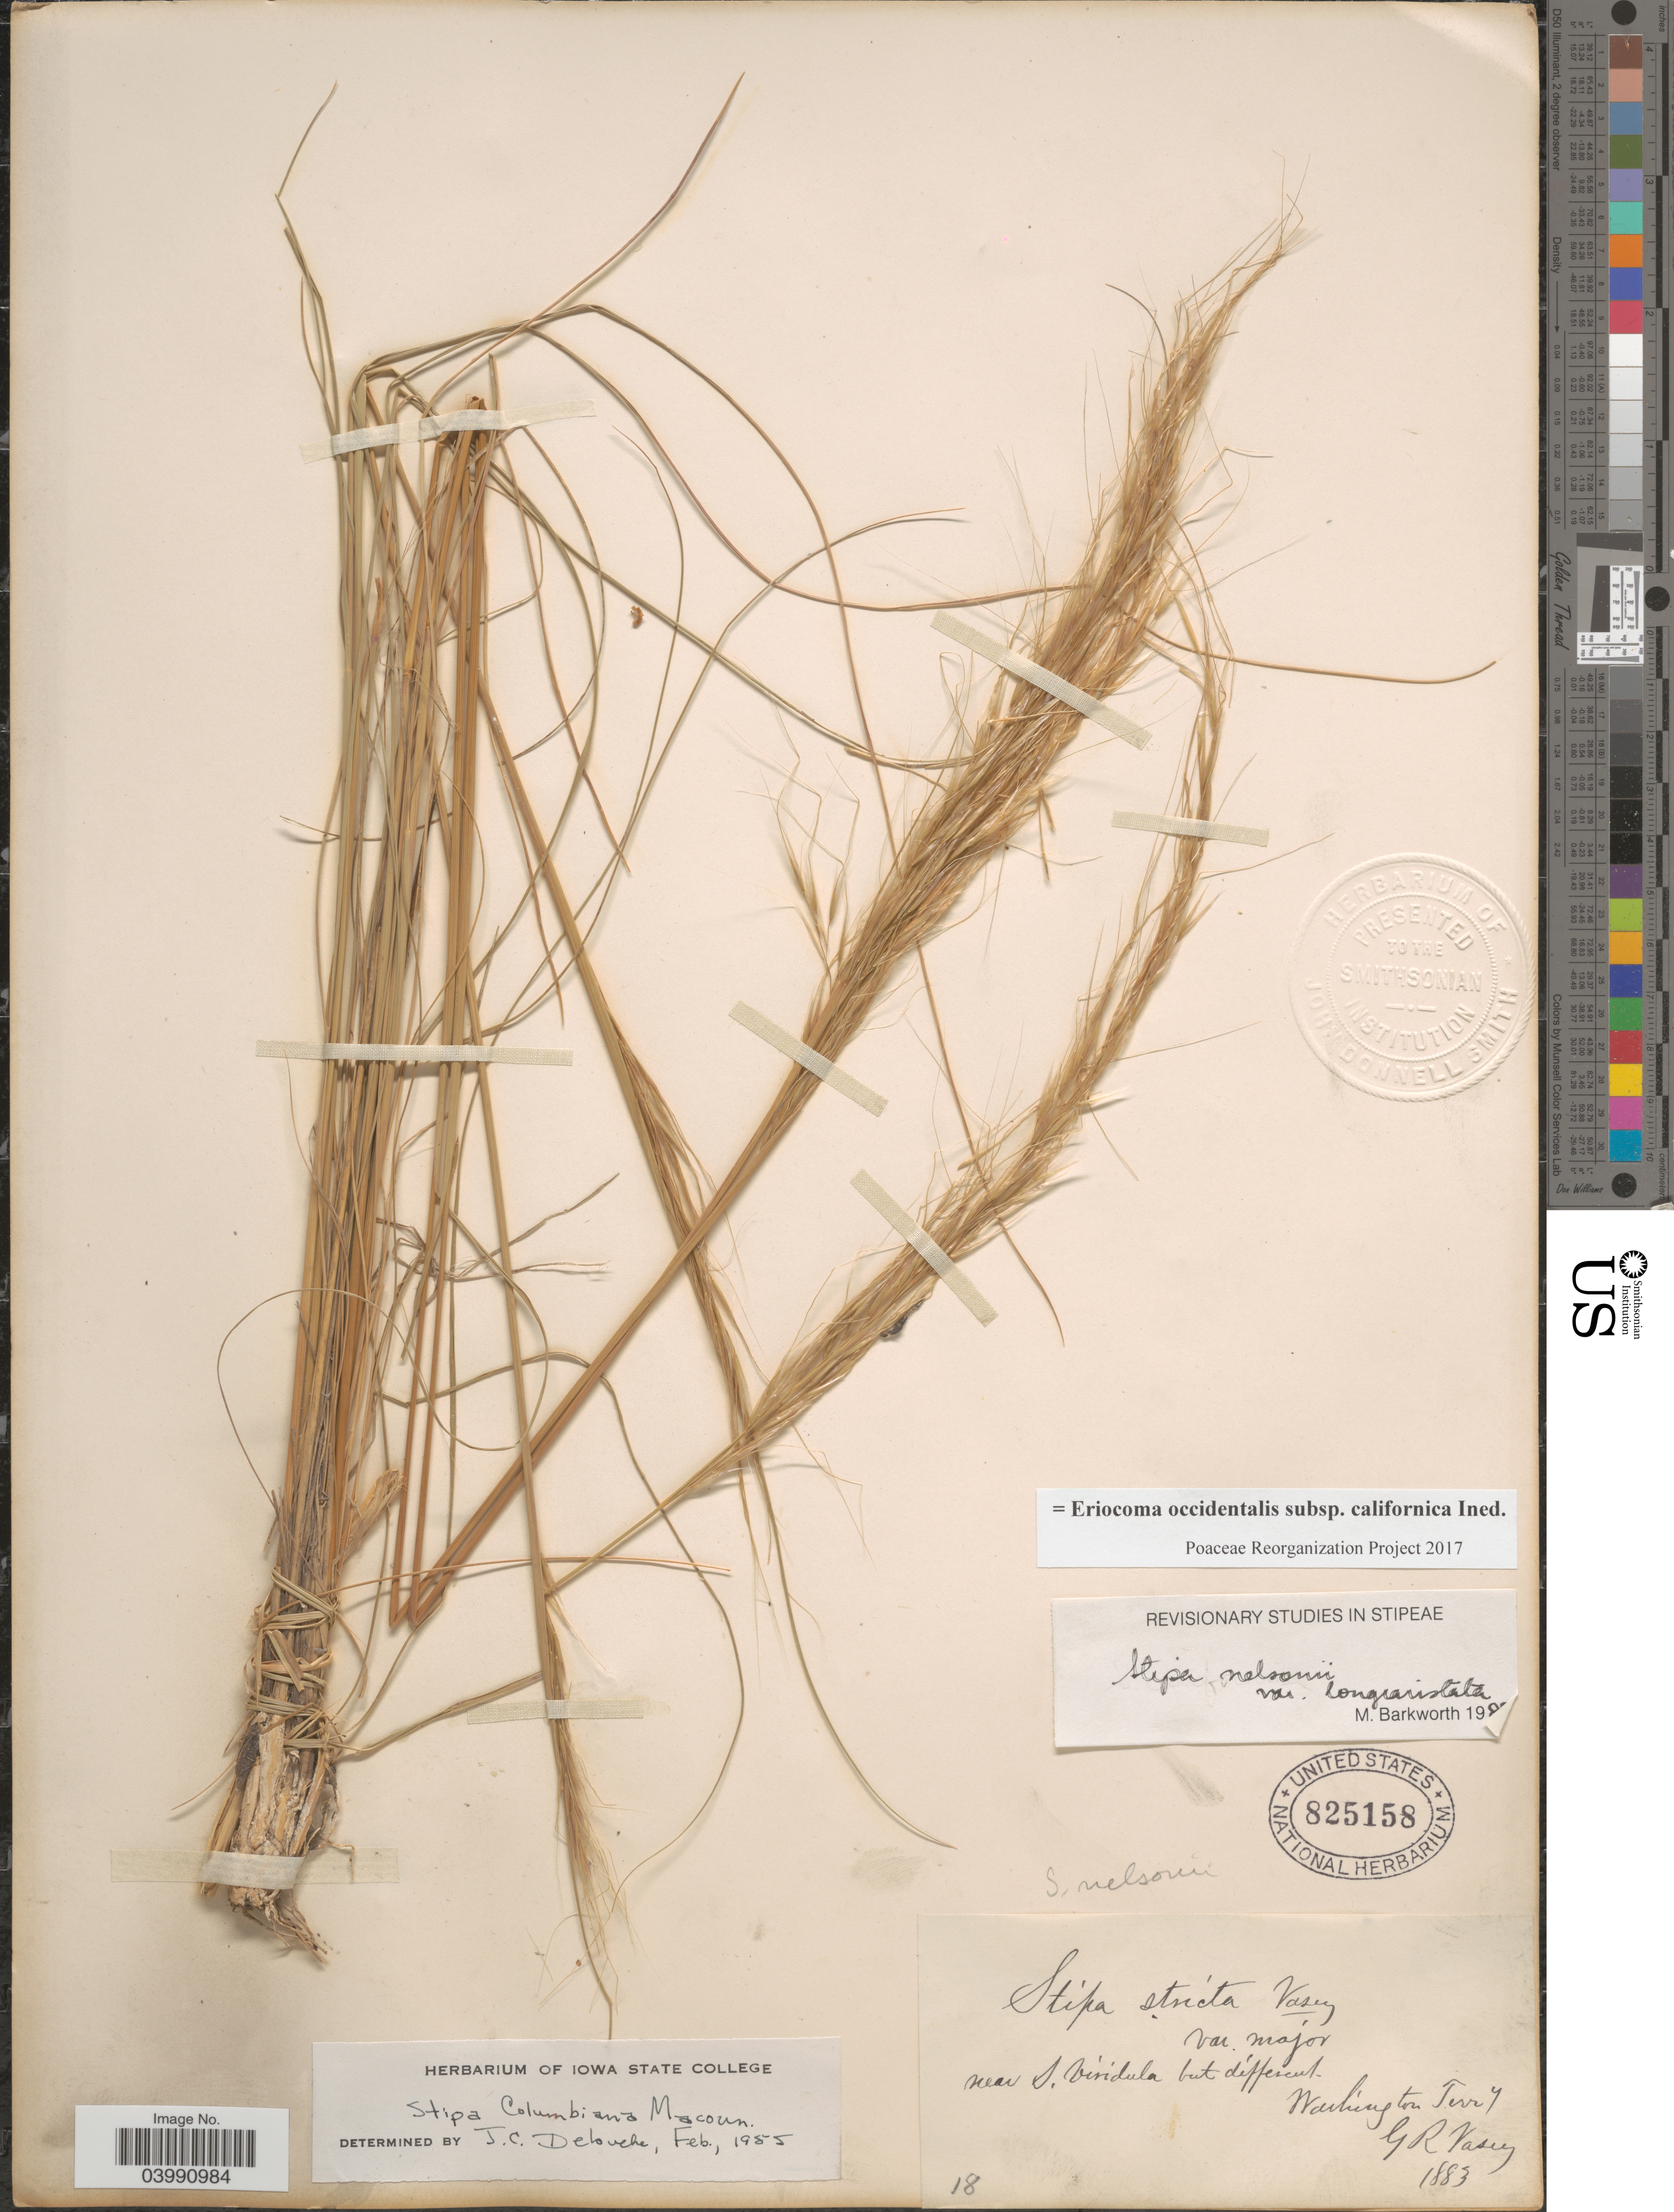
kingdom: Plantae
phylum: Tracheophyta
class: Liliopsida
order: Poales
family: Poaceae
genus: Eriocoma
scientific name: Eriocoma occidentalis subsp. californica ined.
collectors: G. R. Vasey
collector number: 18?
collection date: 1883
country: United States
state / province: Washington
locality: Washington Terr.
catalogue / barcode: US 825158